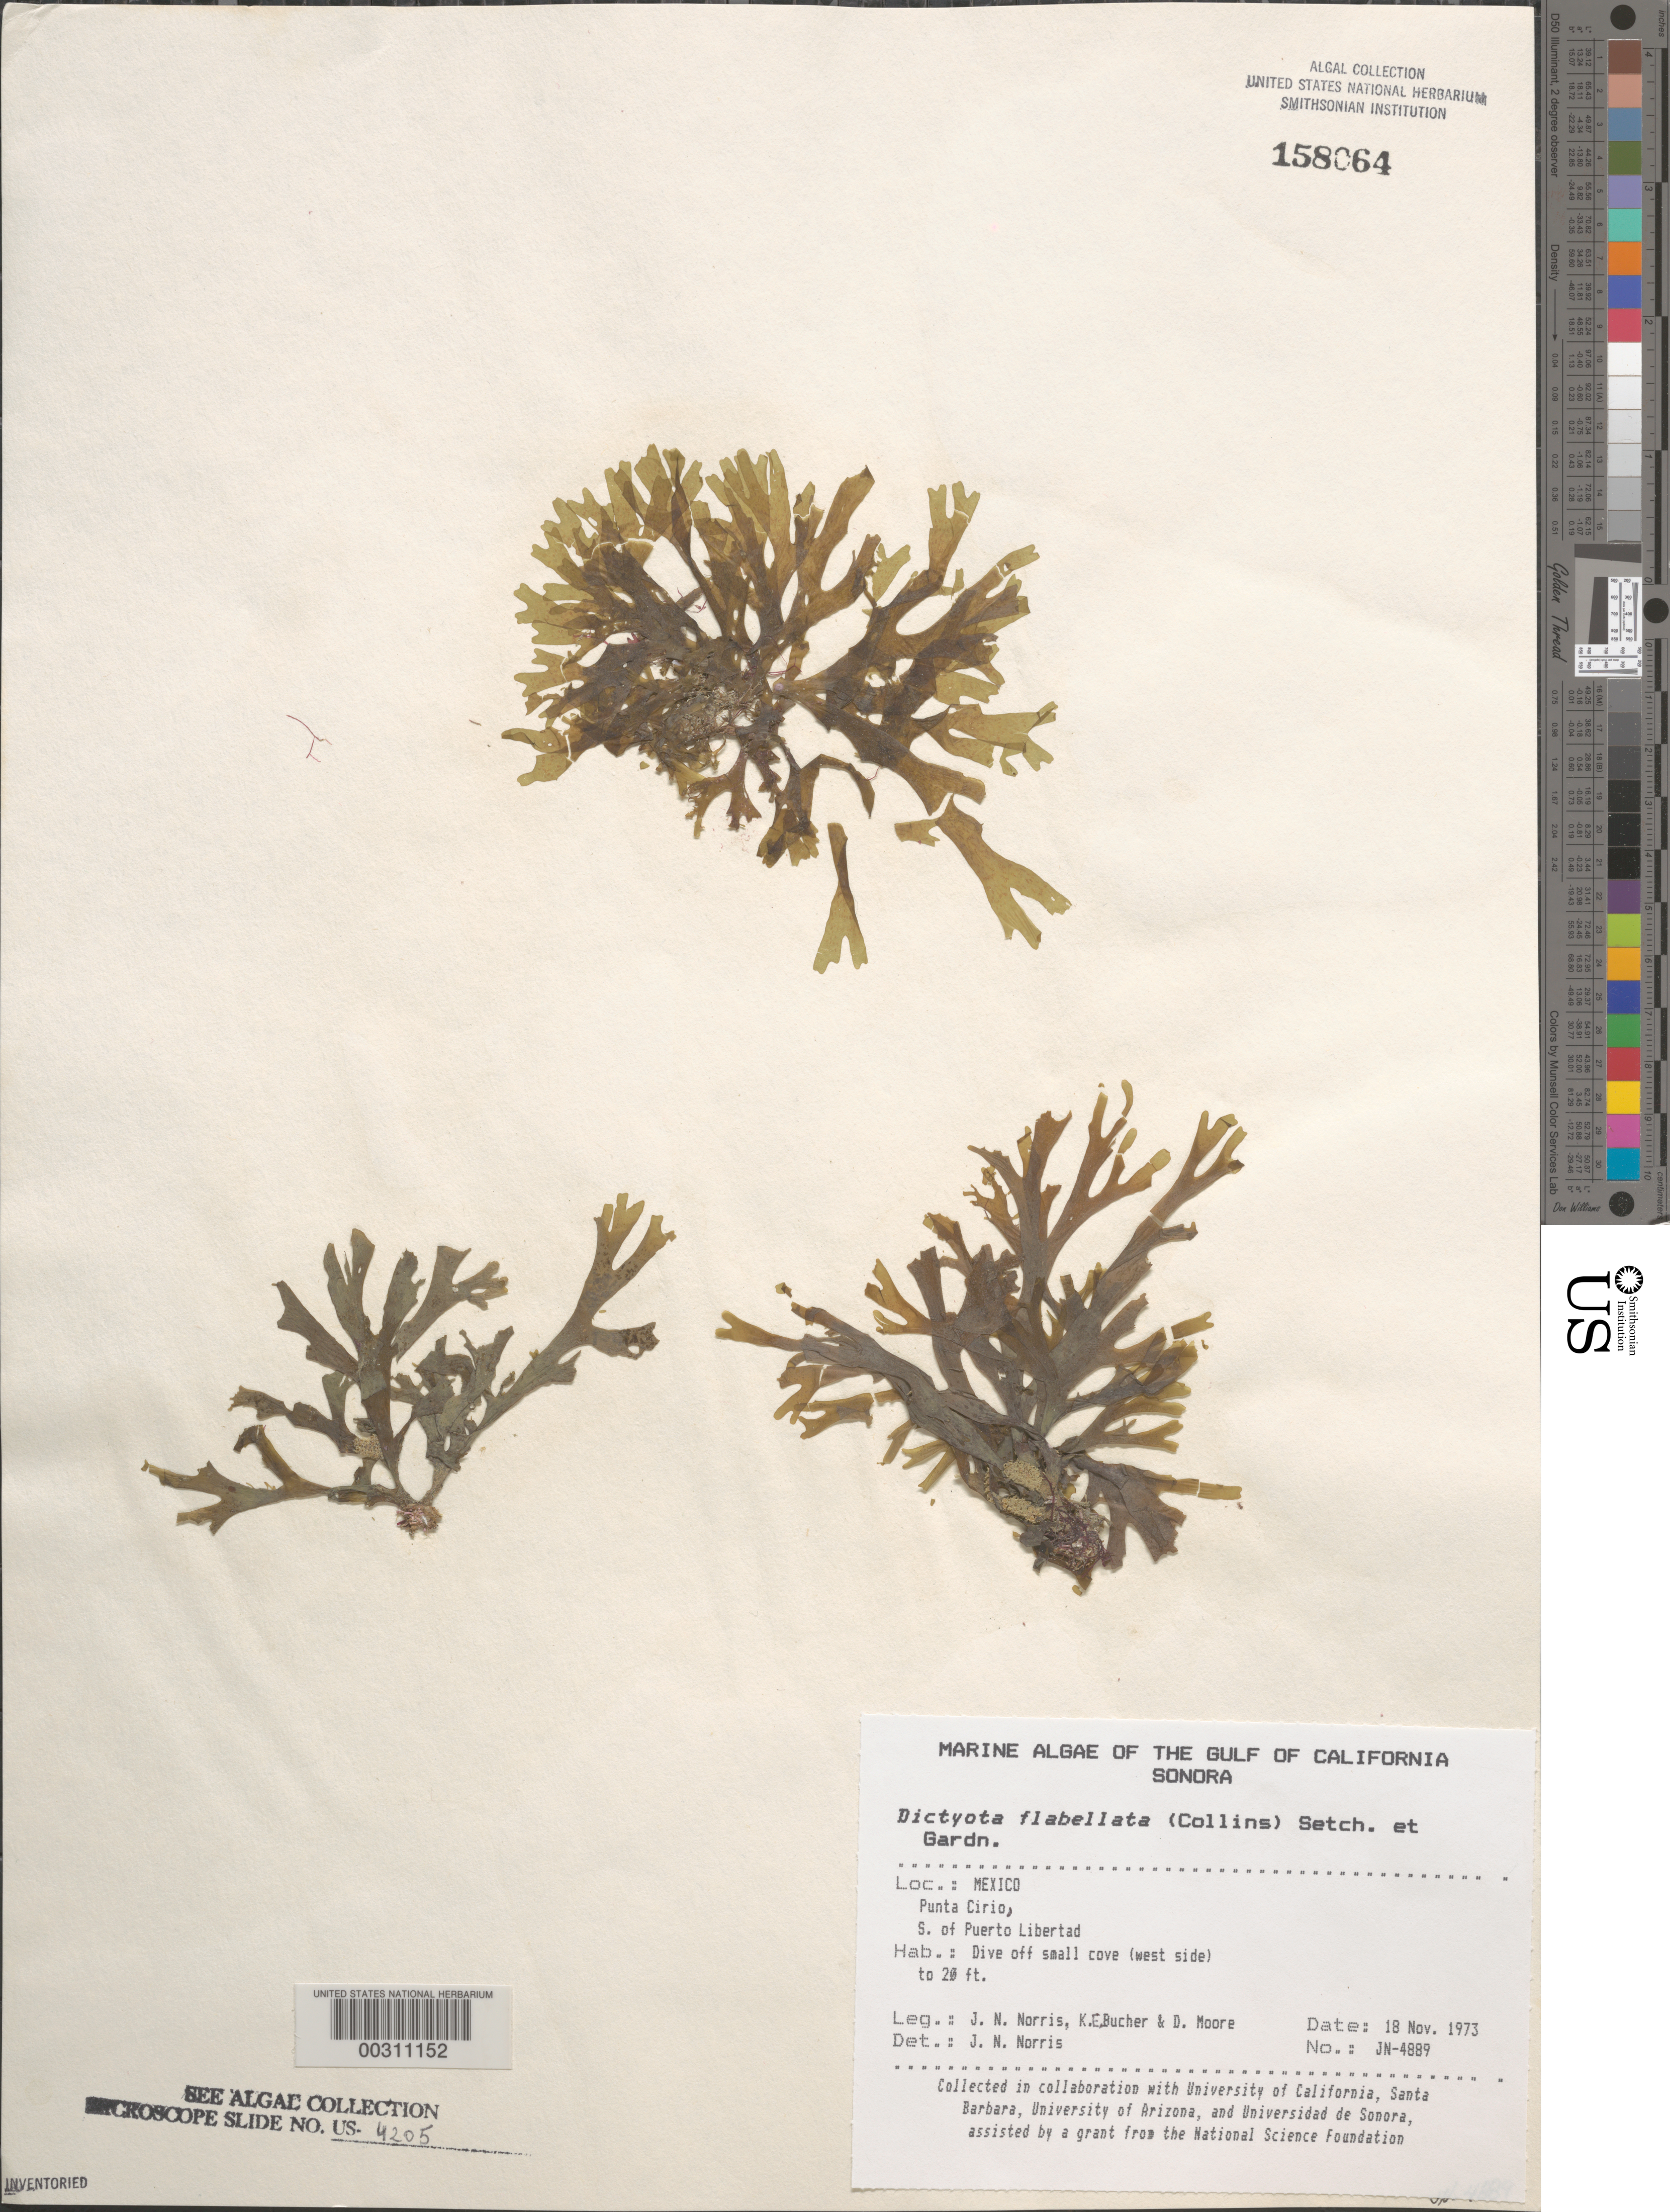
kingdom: Chromista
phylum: Ochrophyta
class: Phaeophyceae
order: Dictyotales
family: Dictyotaceae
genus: Dictyota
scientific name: Dictyota flabellata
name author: (Collins) Setch. & N.L. Gardner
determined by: Norris, James N.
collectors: J. N. Norris, K. E. Bucher & D. Moore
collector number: JN-4889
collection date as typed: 18 Nov 1973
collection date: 1973-11-18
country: Mexico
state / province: Sonora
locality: Punta Cirio south of Puerto Libertad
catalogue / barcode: US 158064